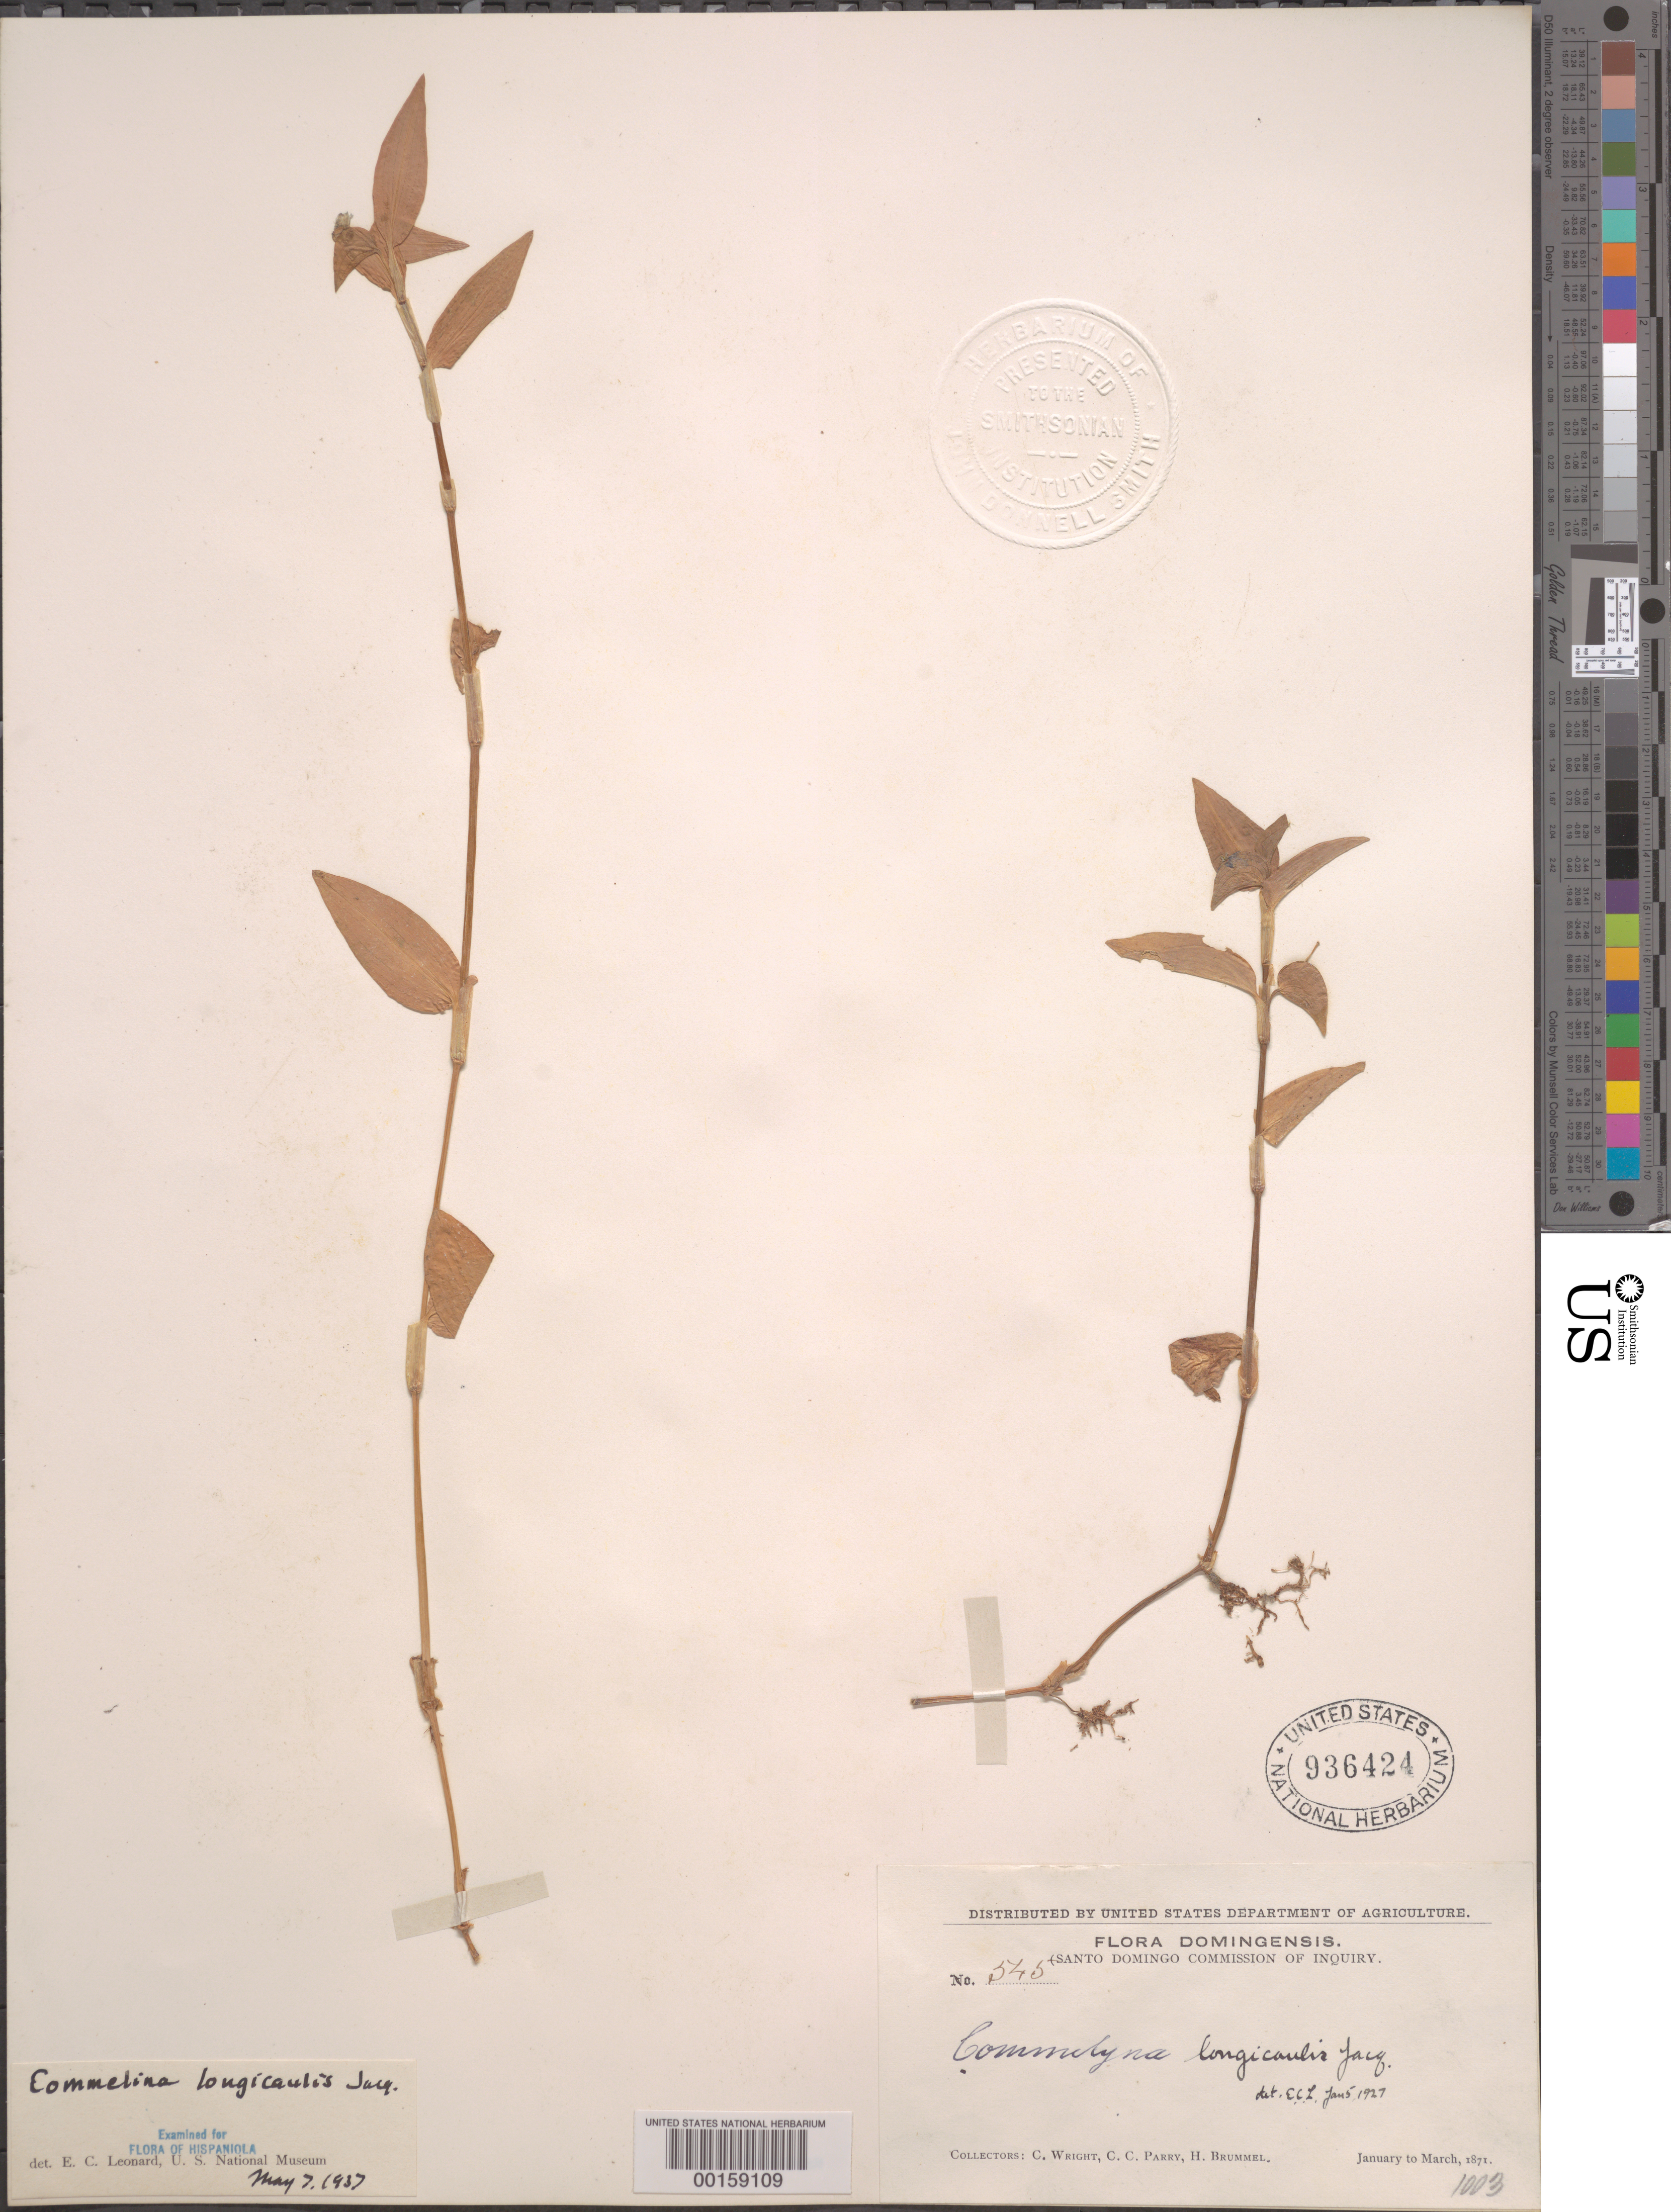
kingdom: Plantae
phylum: Tracheophyta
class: Liliopsida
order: Commelinales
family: Commelinaceae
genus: Commelina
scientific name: Commelina diffusa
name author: Burm. f.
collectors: C. Wright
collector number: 545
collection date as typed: Jan 1871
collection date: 1871-01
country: Dominican Republic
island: Hispaniola Island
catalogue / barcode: US 936424